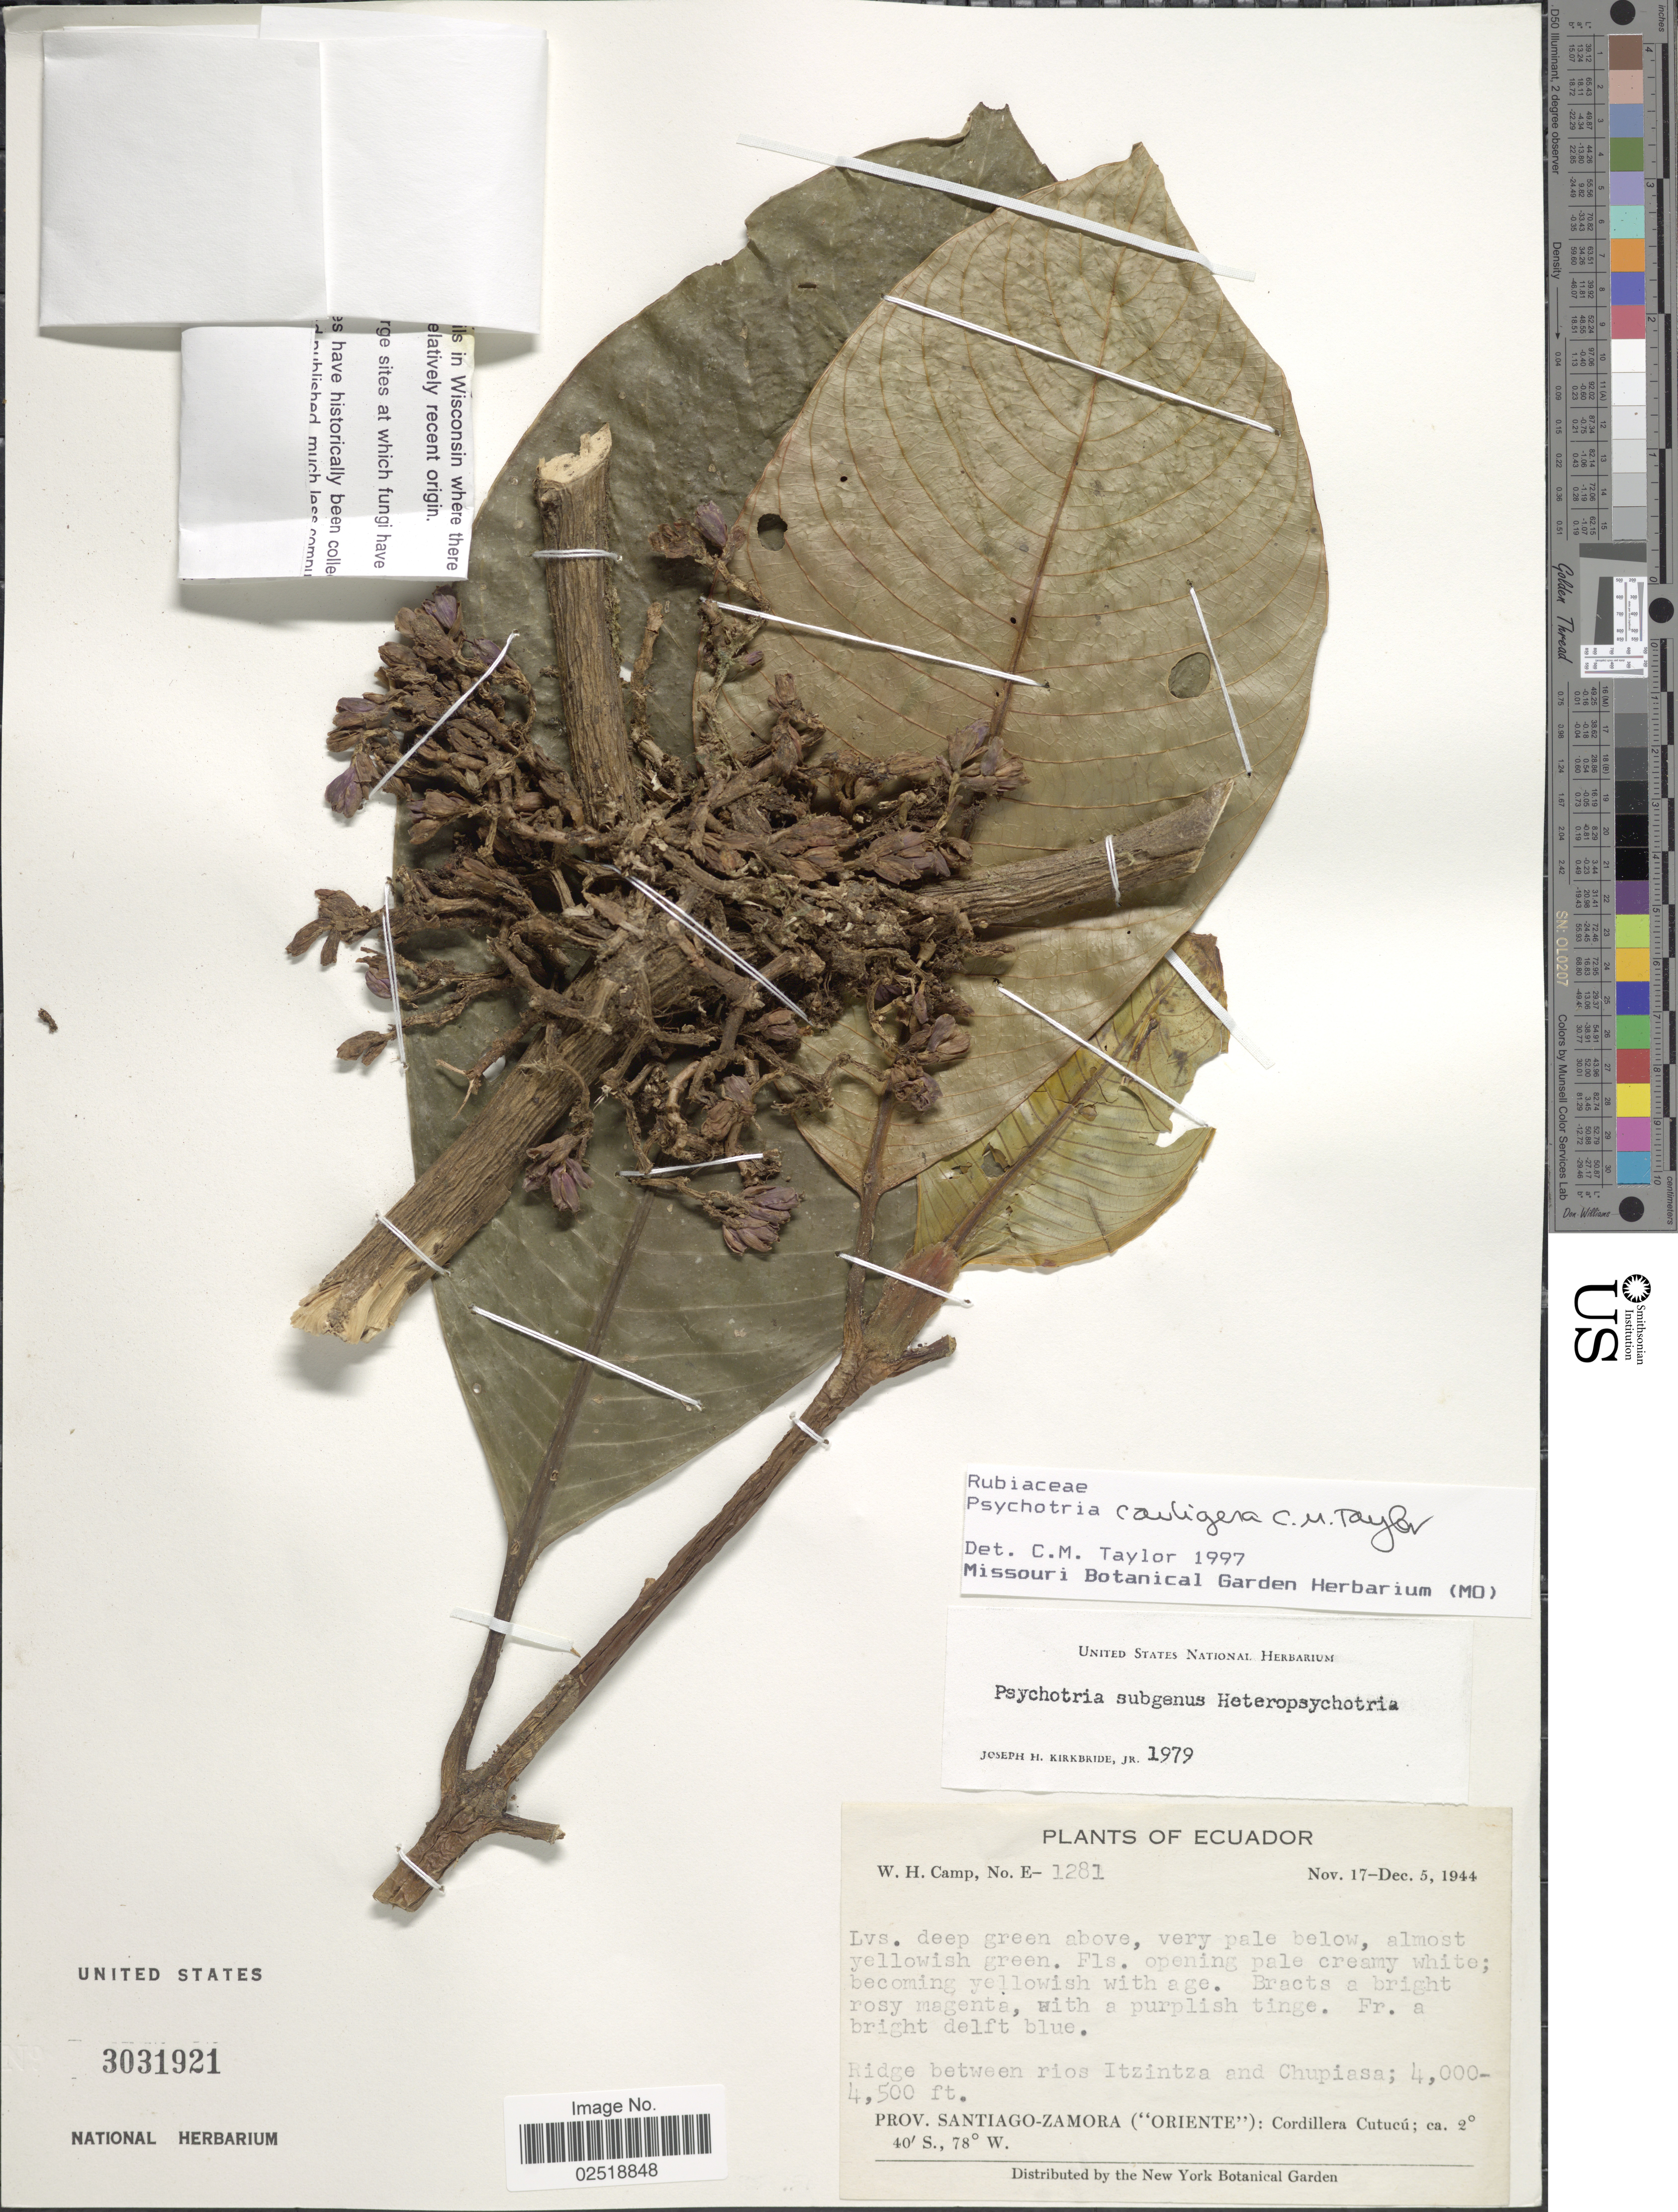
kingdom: Plantae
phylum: Tracheophyta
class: Magnoliopsida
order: Gentianales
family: Rubiaceae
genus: Psychotria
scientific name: Psychotria cauligera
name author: C.M. Taylor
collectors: W. H. Camp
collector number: E-1281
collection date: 1944-11-17/1944-12-05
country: Ecuador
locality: Ridge between rios Itzintza and Chupiasa, Prov. Santiago-Zamora ('Oriente'): Cordillera Cutucú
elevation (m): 1219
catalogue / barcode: US 3031921